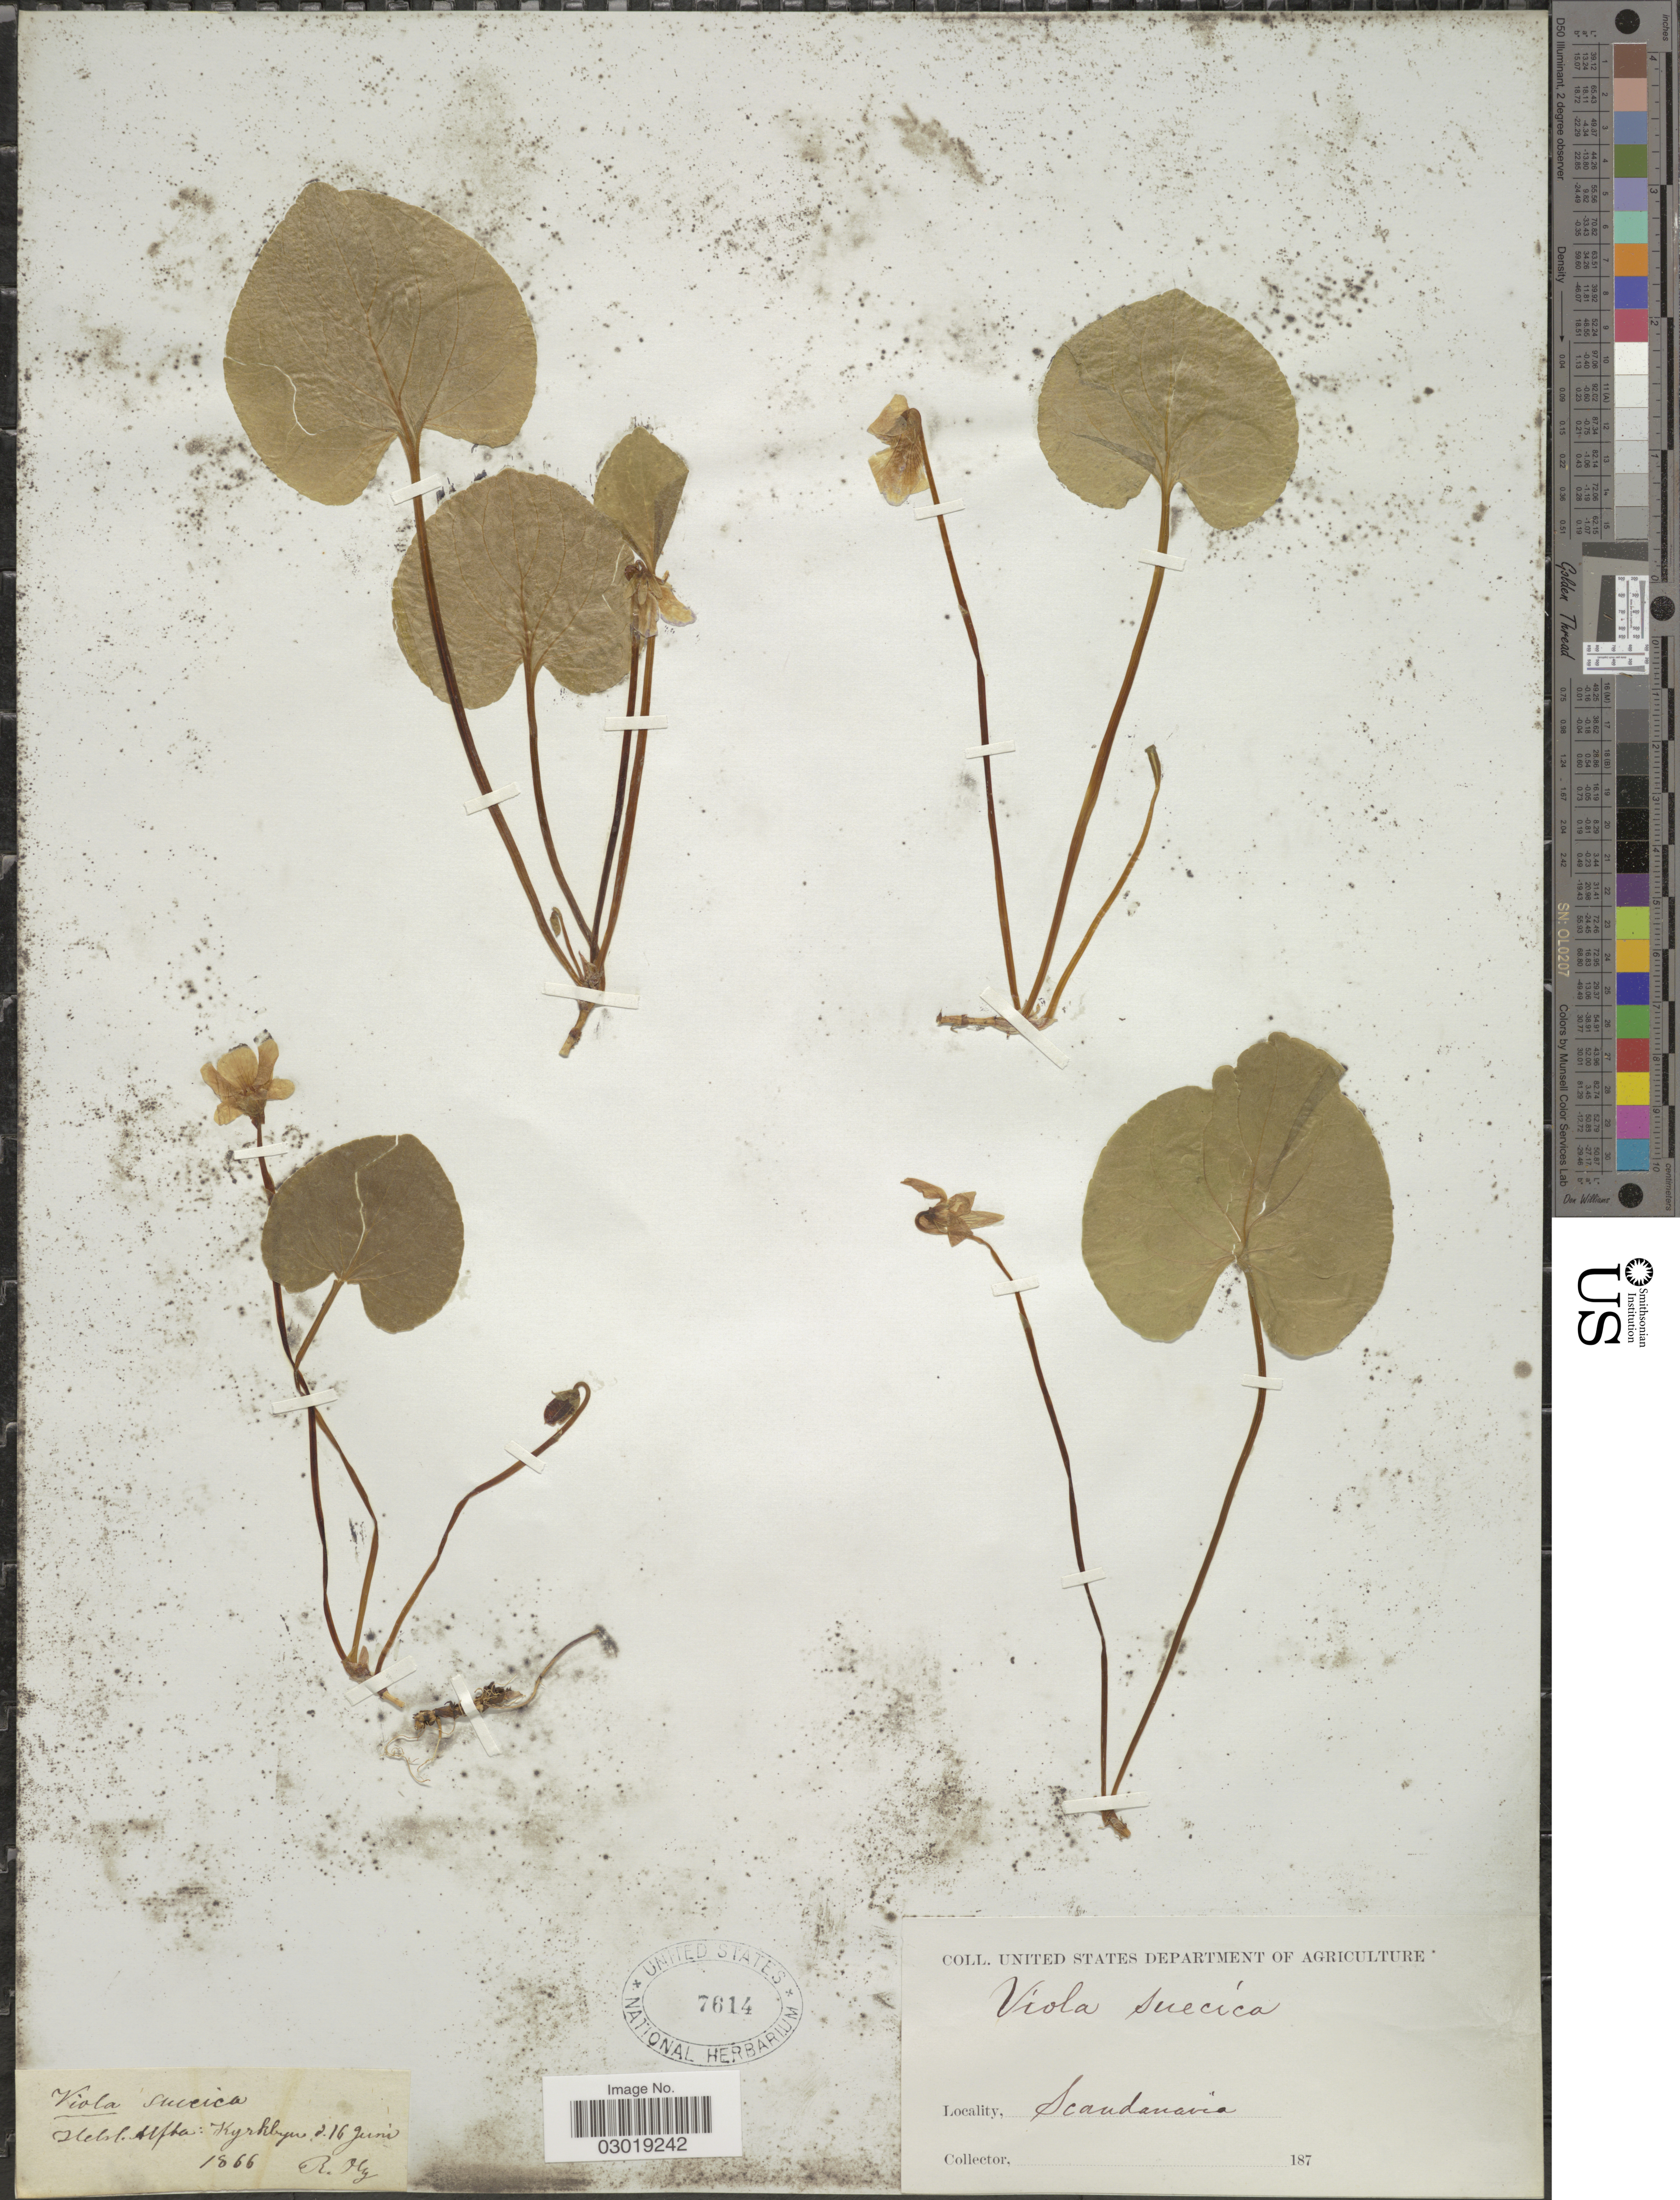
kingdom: Plantae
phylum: Tracheophyta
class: Magnoliopsida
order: Malpighiales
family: Violaceae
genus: Viola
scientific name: Viola suecica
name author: Fr.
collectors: F. Hy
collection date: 1866-06-16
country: Sweden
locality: Helsl. Alfta: Kyrkbyn, Scandanavia.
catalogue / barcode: US 7614